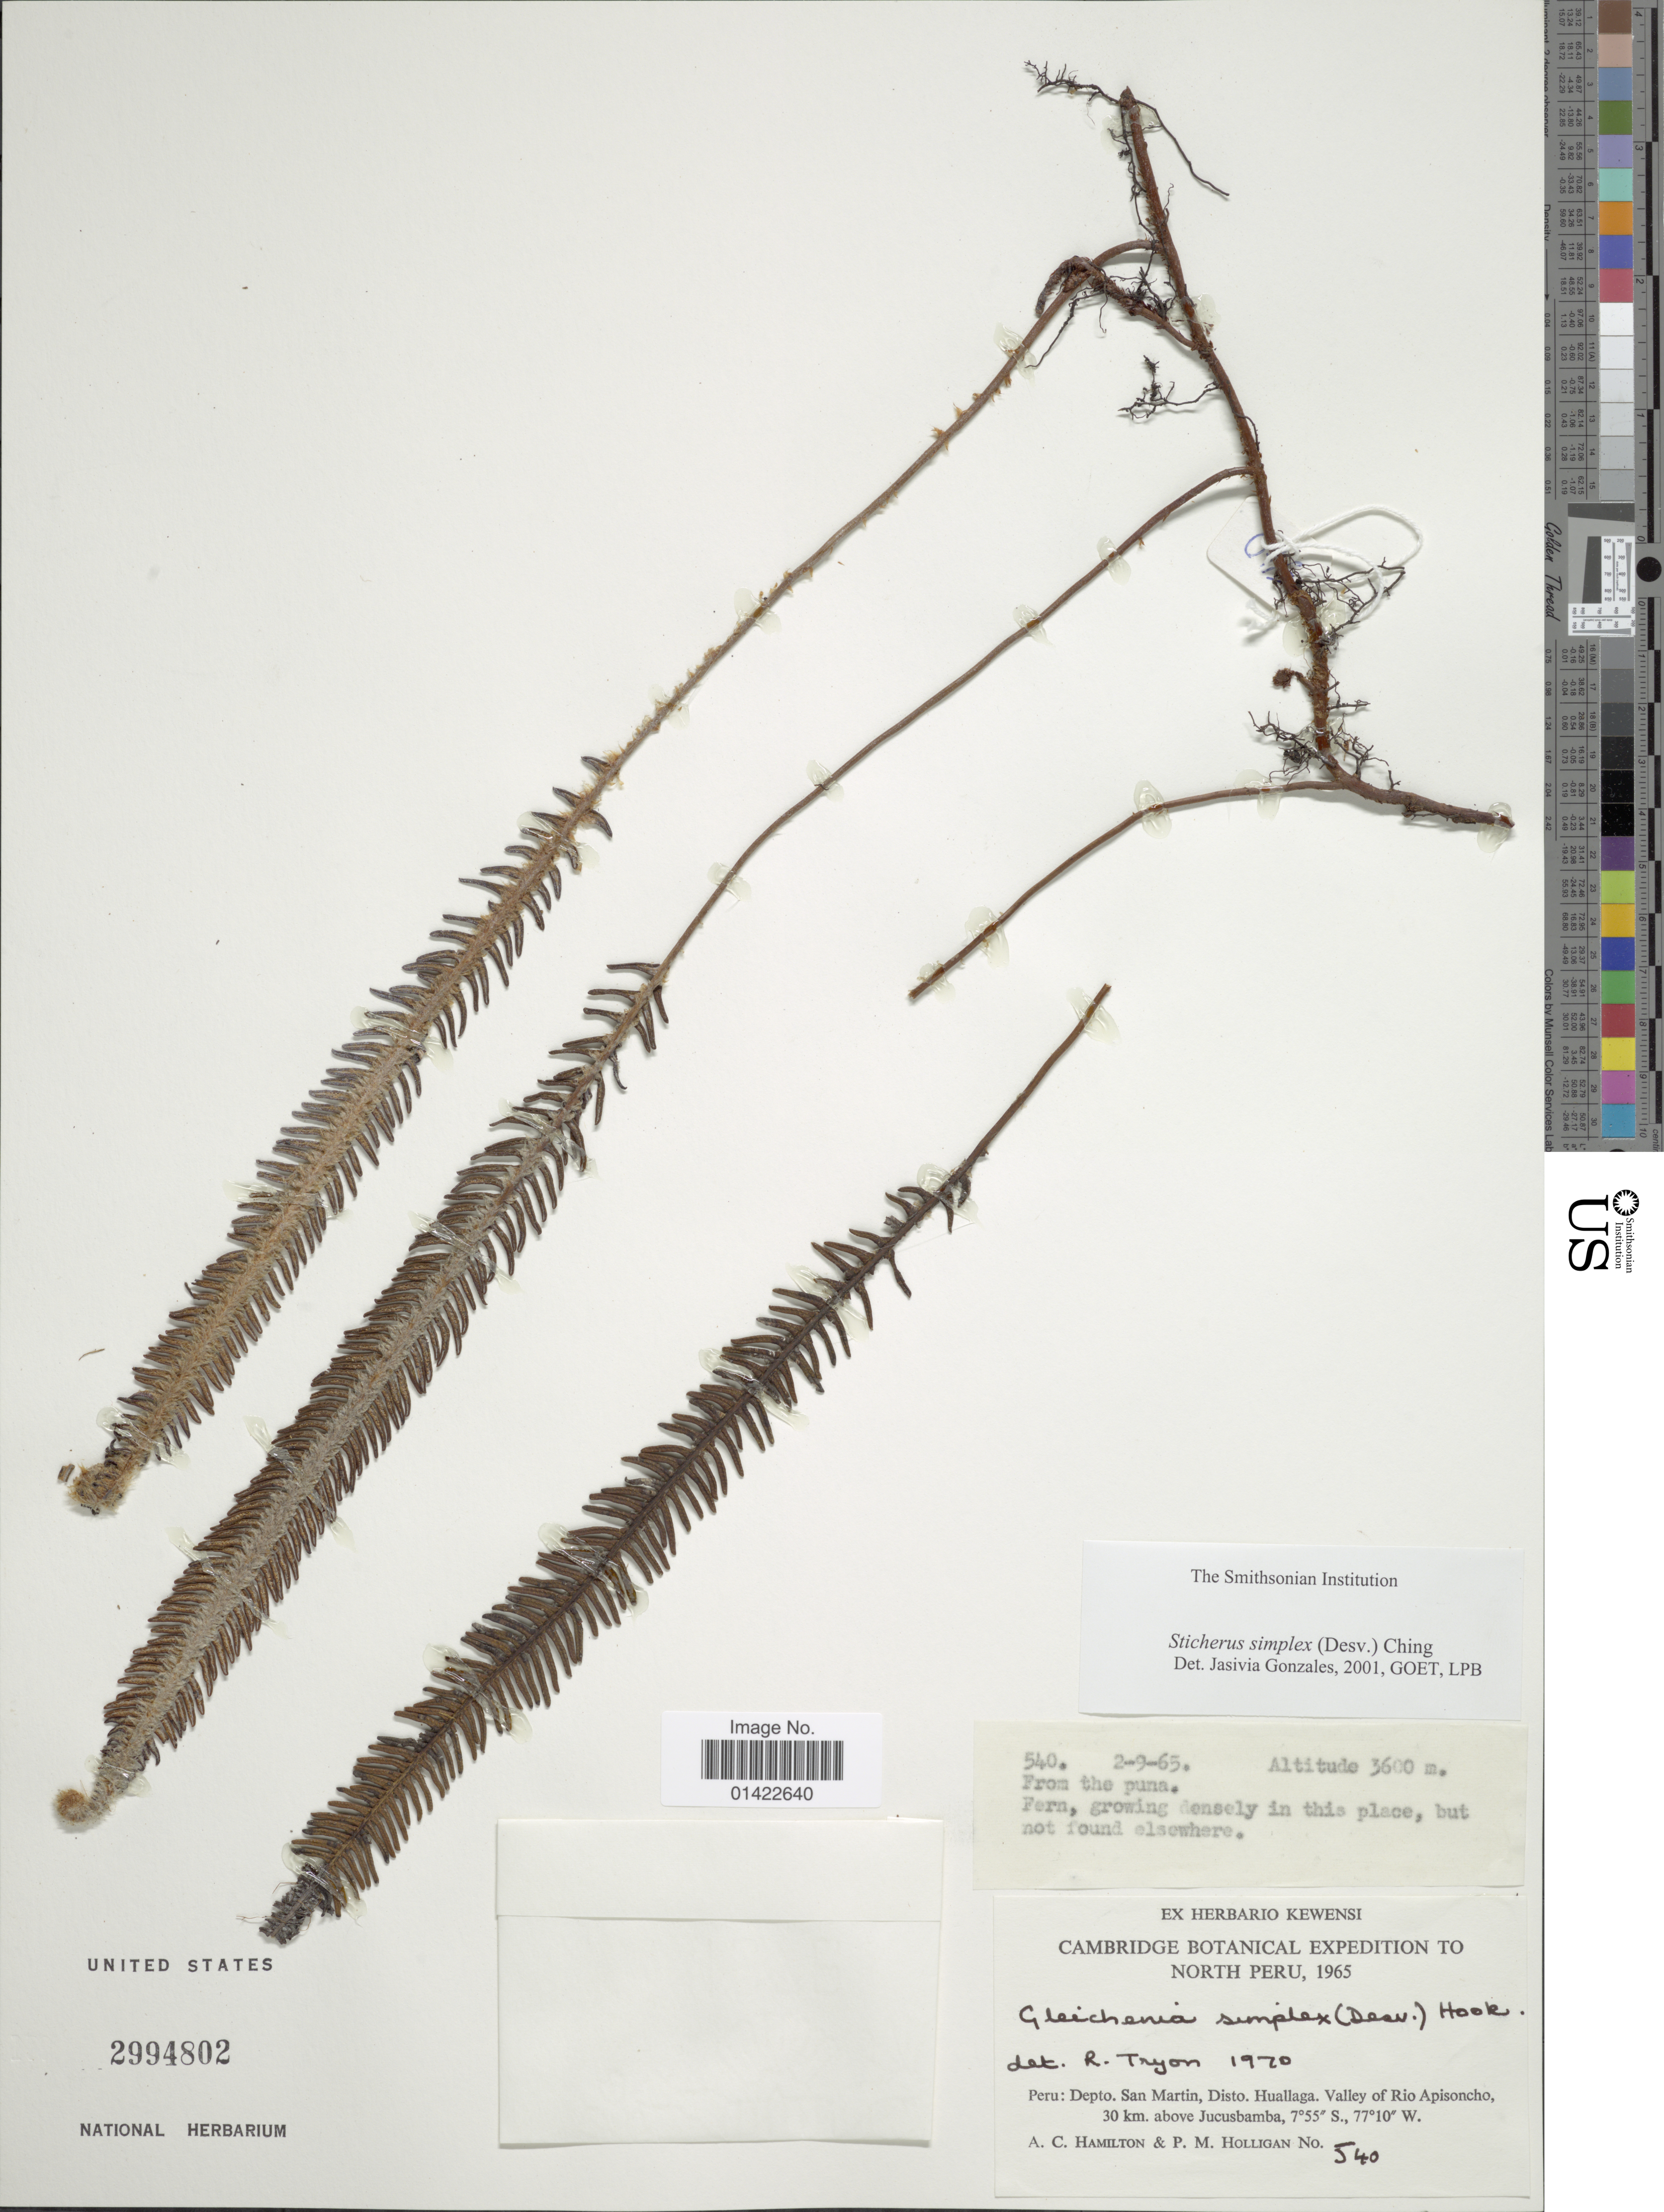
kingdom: Plantae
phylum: Tracheophyta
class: Polypodiopsida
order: Gleicheniales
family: Gleicheniaceae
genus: Sticherus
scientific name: Sticherus simplex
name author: (Desv.) Ching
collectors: A. Hamilton & P. Holligan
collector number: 540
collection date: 1965-09-02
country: Peru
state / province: San Martín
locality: North Peru, Disto. Huallaga. Valley of Rio Apisoncho, 30 km. above Jucusbamba.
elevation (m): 3600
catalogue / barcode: US 2994802